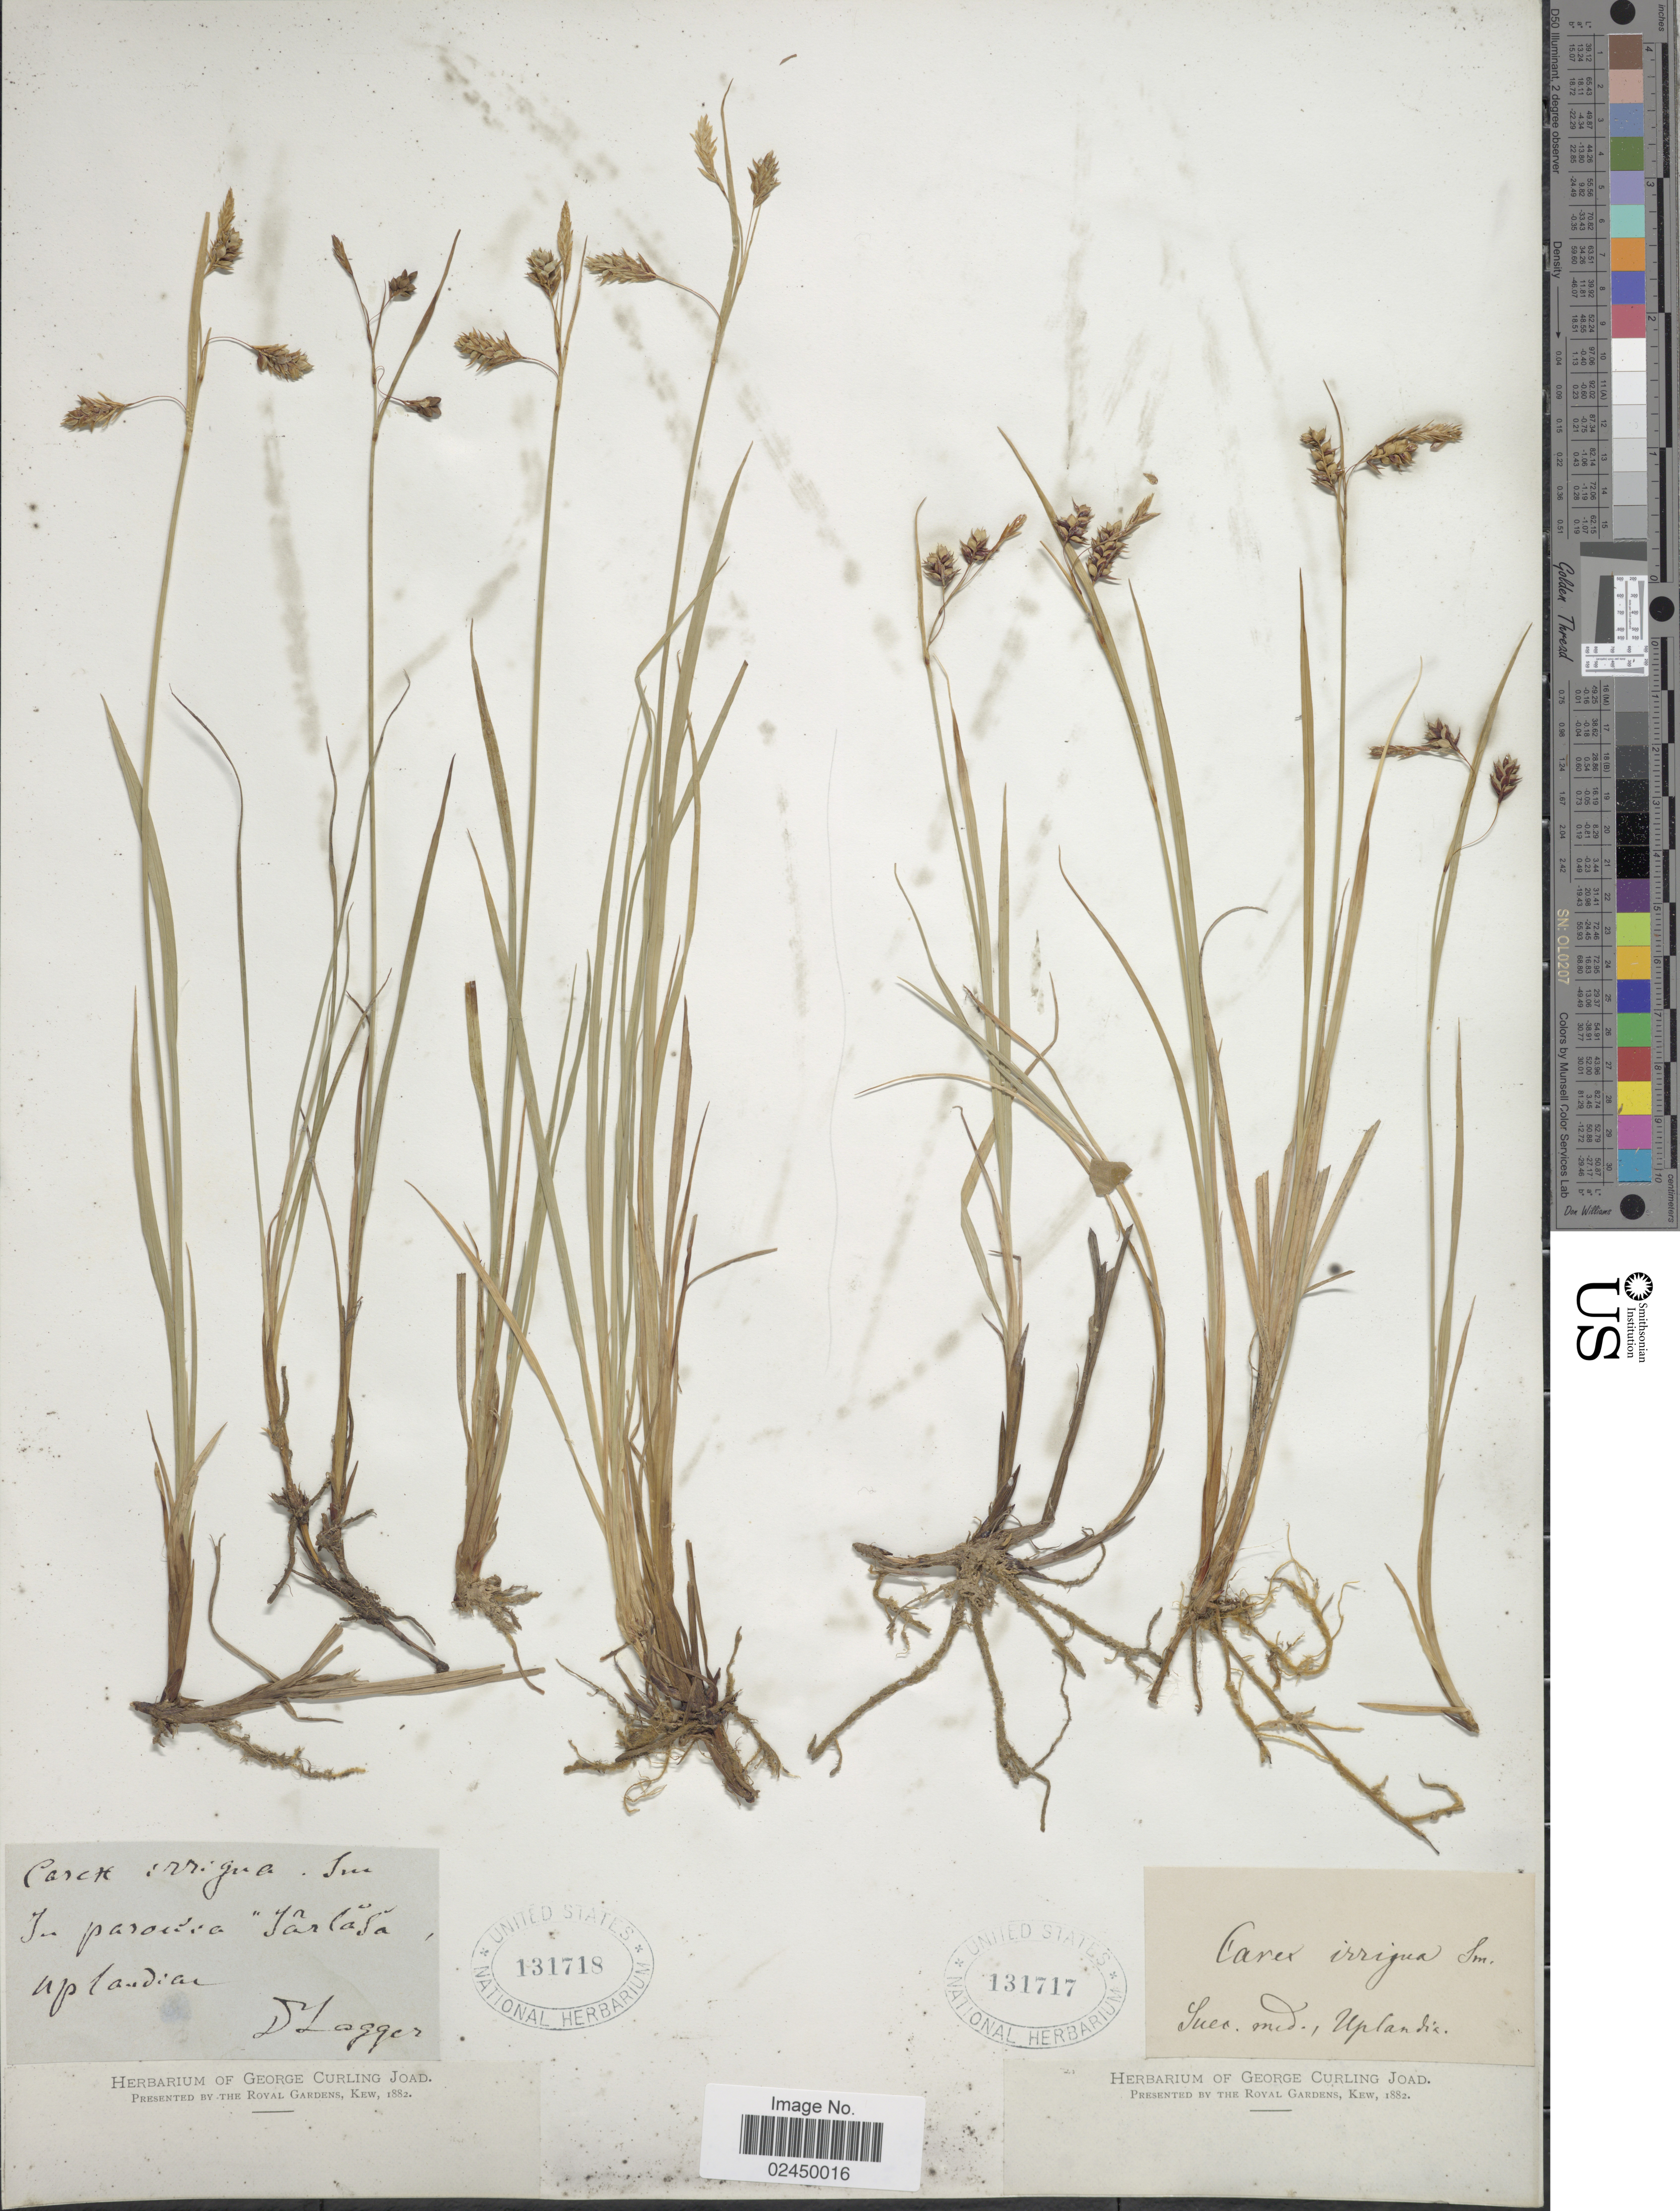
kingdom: Plantae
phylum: Tracheophyta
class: Liliopsida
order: Poales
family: Cyperaceae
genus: Carex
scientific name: Carex irrigua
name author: (Wahlenb.) Sm. ex Hoppe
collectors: ex herb. George Curling Joad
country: Sweden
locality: Suec. med., Uplandia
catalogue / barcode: US 131717